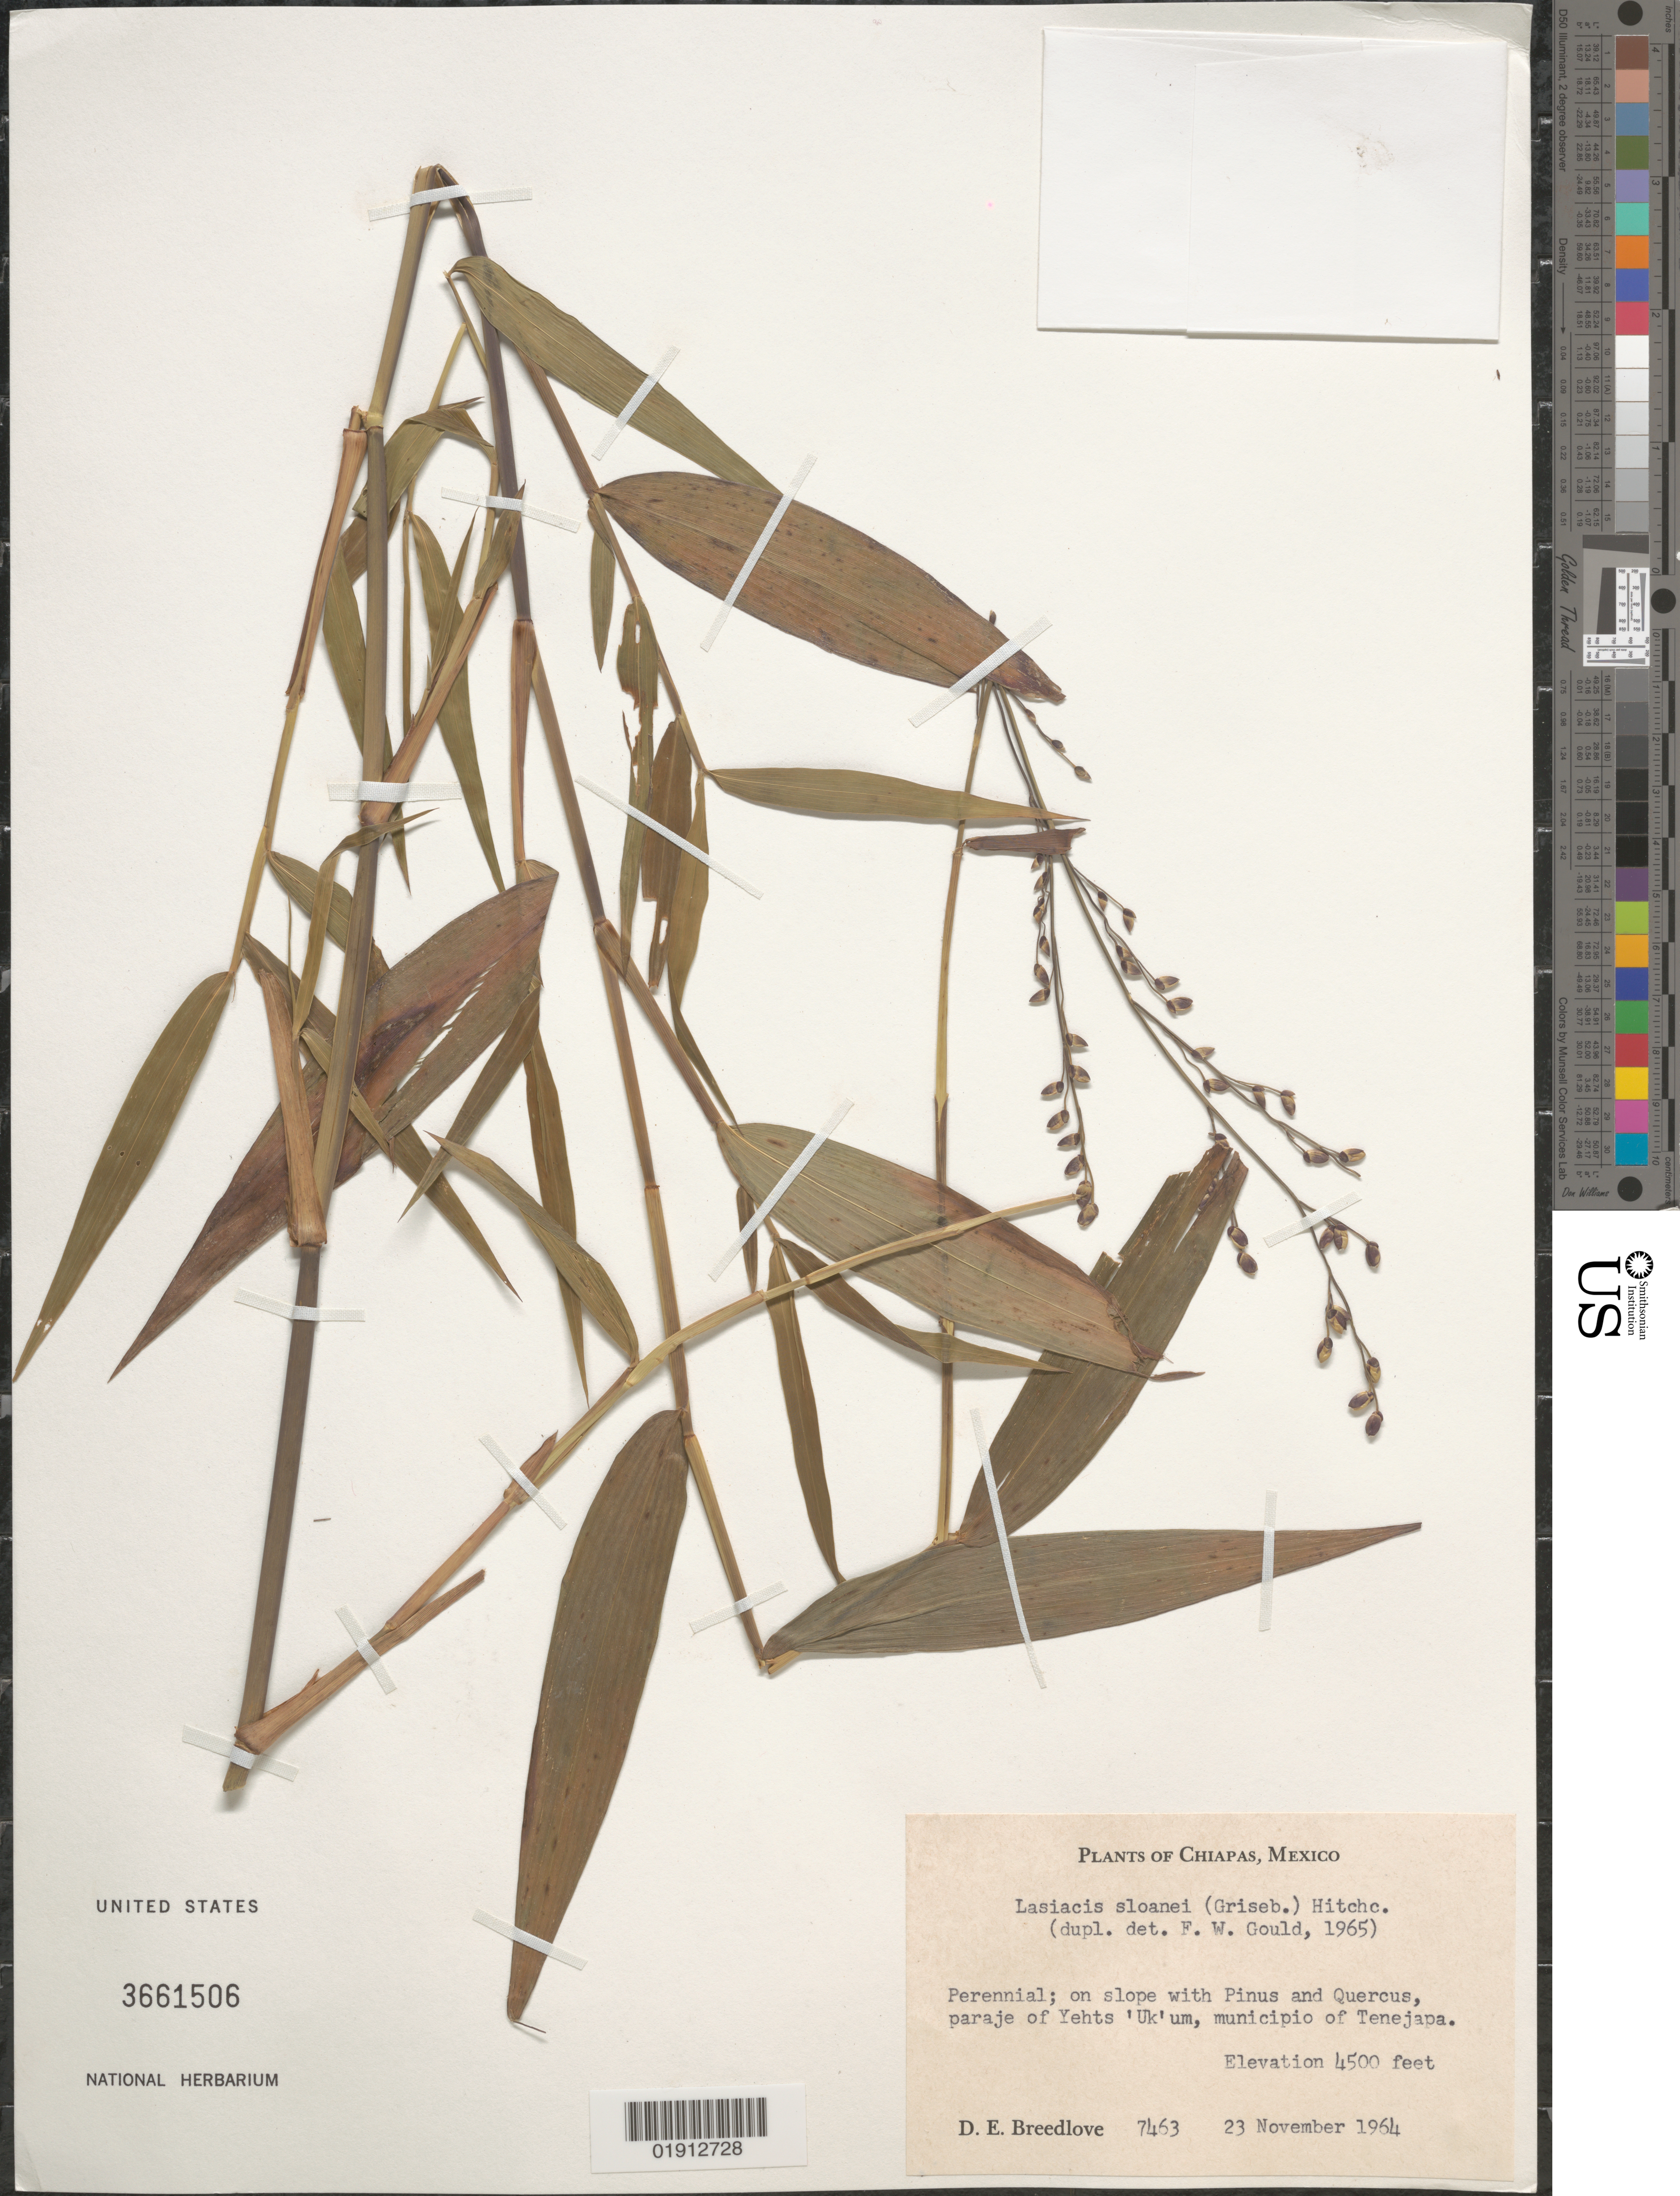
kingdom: Plantae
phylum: Tracheophyta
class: Liliopsida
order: Poales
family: Poaceae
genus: Lasiacis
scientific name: Lasiacis sloanei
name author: (Griseb.) Hitchc.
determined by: Gould, F. W.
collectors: D. E. Breedlove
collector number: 7463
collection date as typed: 23 Nov 1964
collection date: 1964-11-23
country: Mexico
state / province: Chiapas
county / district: Tenejapa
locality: Paraje of Yehts ' Uk'um. Municipio of Tenejapa, Chiapas.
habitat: On slope with Pinus and Quercus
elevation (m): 1372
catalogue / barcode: US 3661506